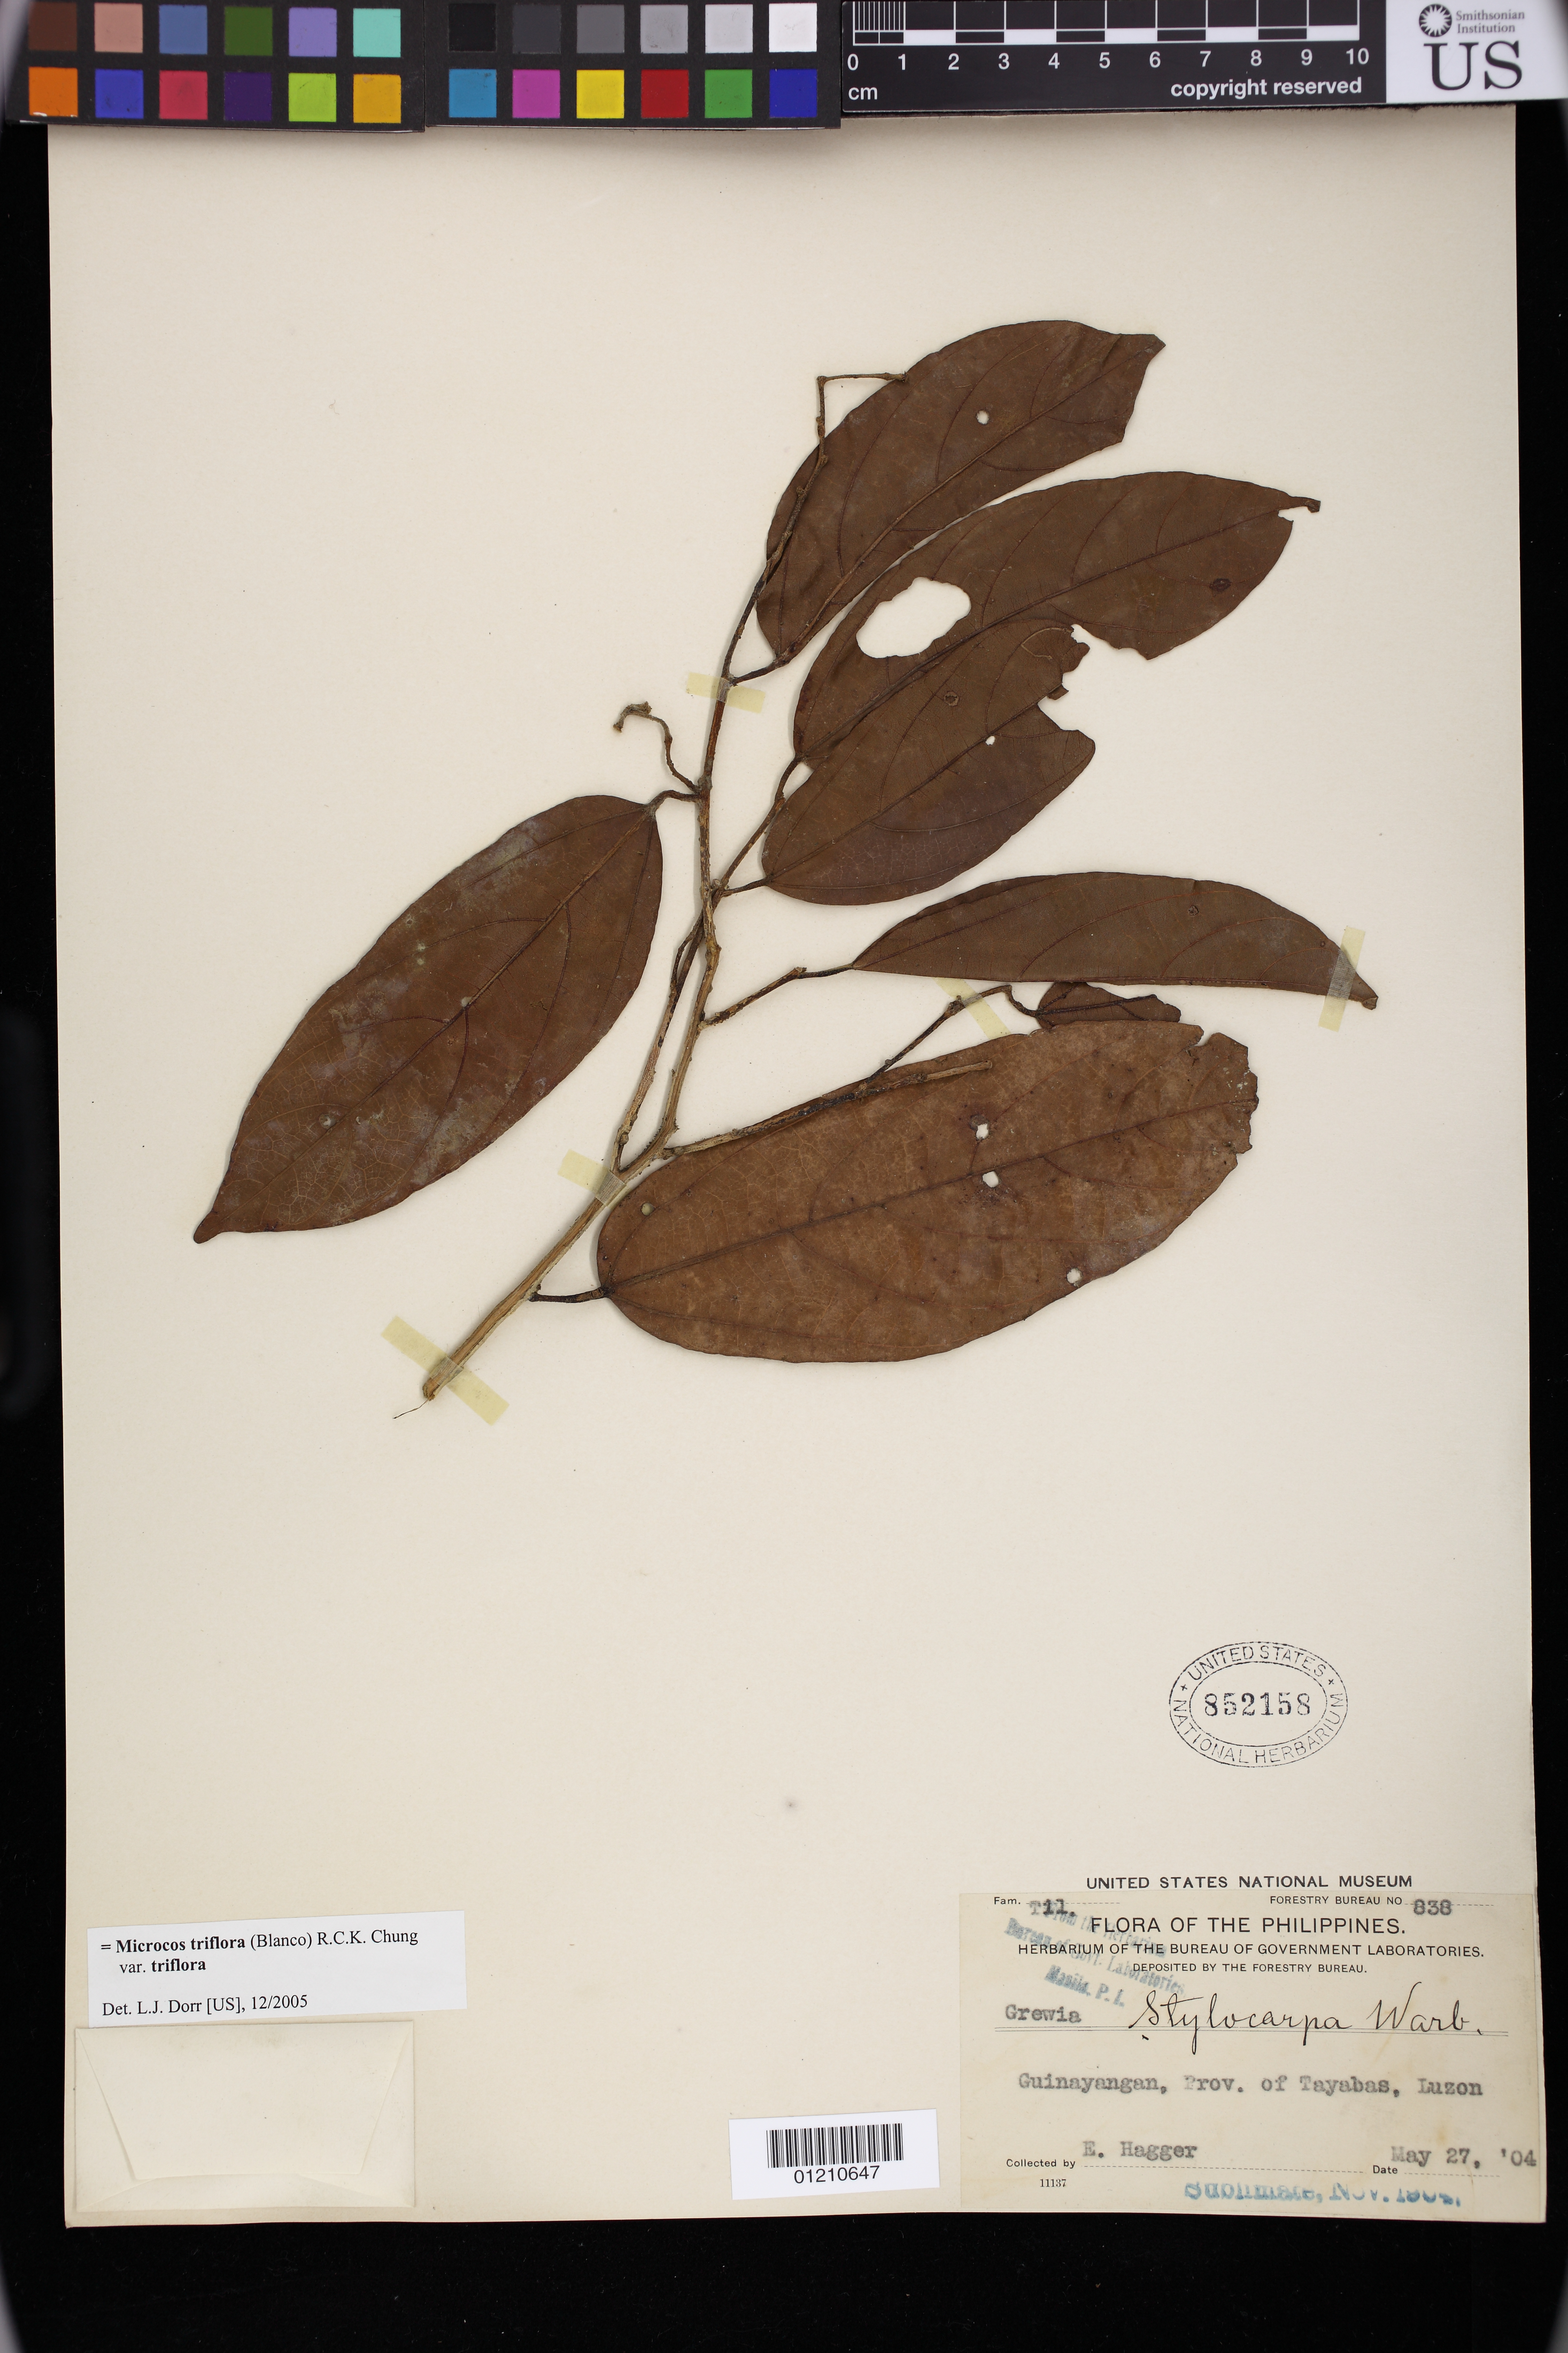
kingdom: Plantae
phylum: Tracheophyta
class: Magnoliopsida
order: Malvales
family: Malvaceae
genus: Microcos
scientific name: Microcos triflora var. triflora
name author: (Blanco) R.C.K. Chung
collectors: E. Hagger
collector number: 11137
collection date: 1904-05-27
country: Philippines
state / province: Calabarzon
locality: Guinayangan, Prov. of Tayabas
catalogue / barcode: US 852158